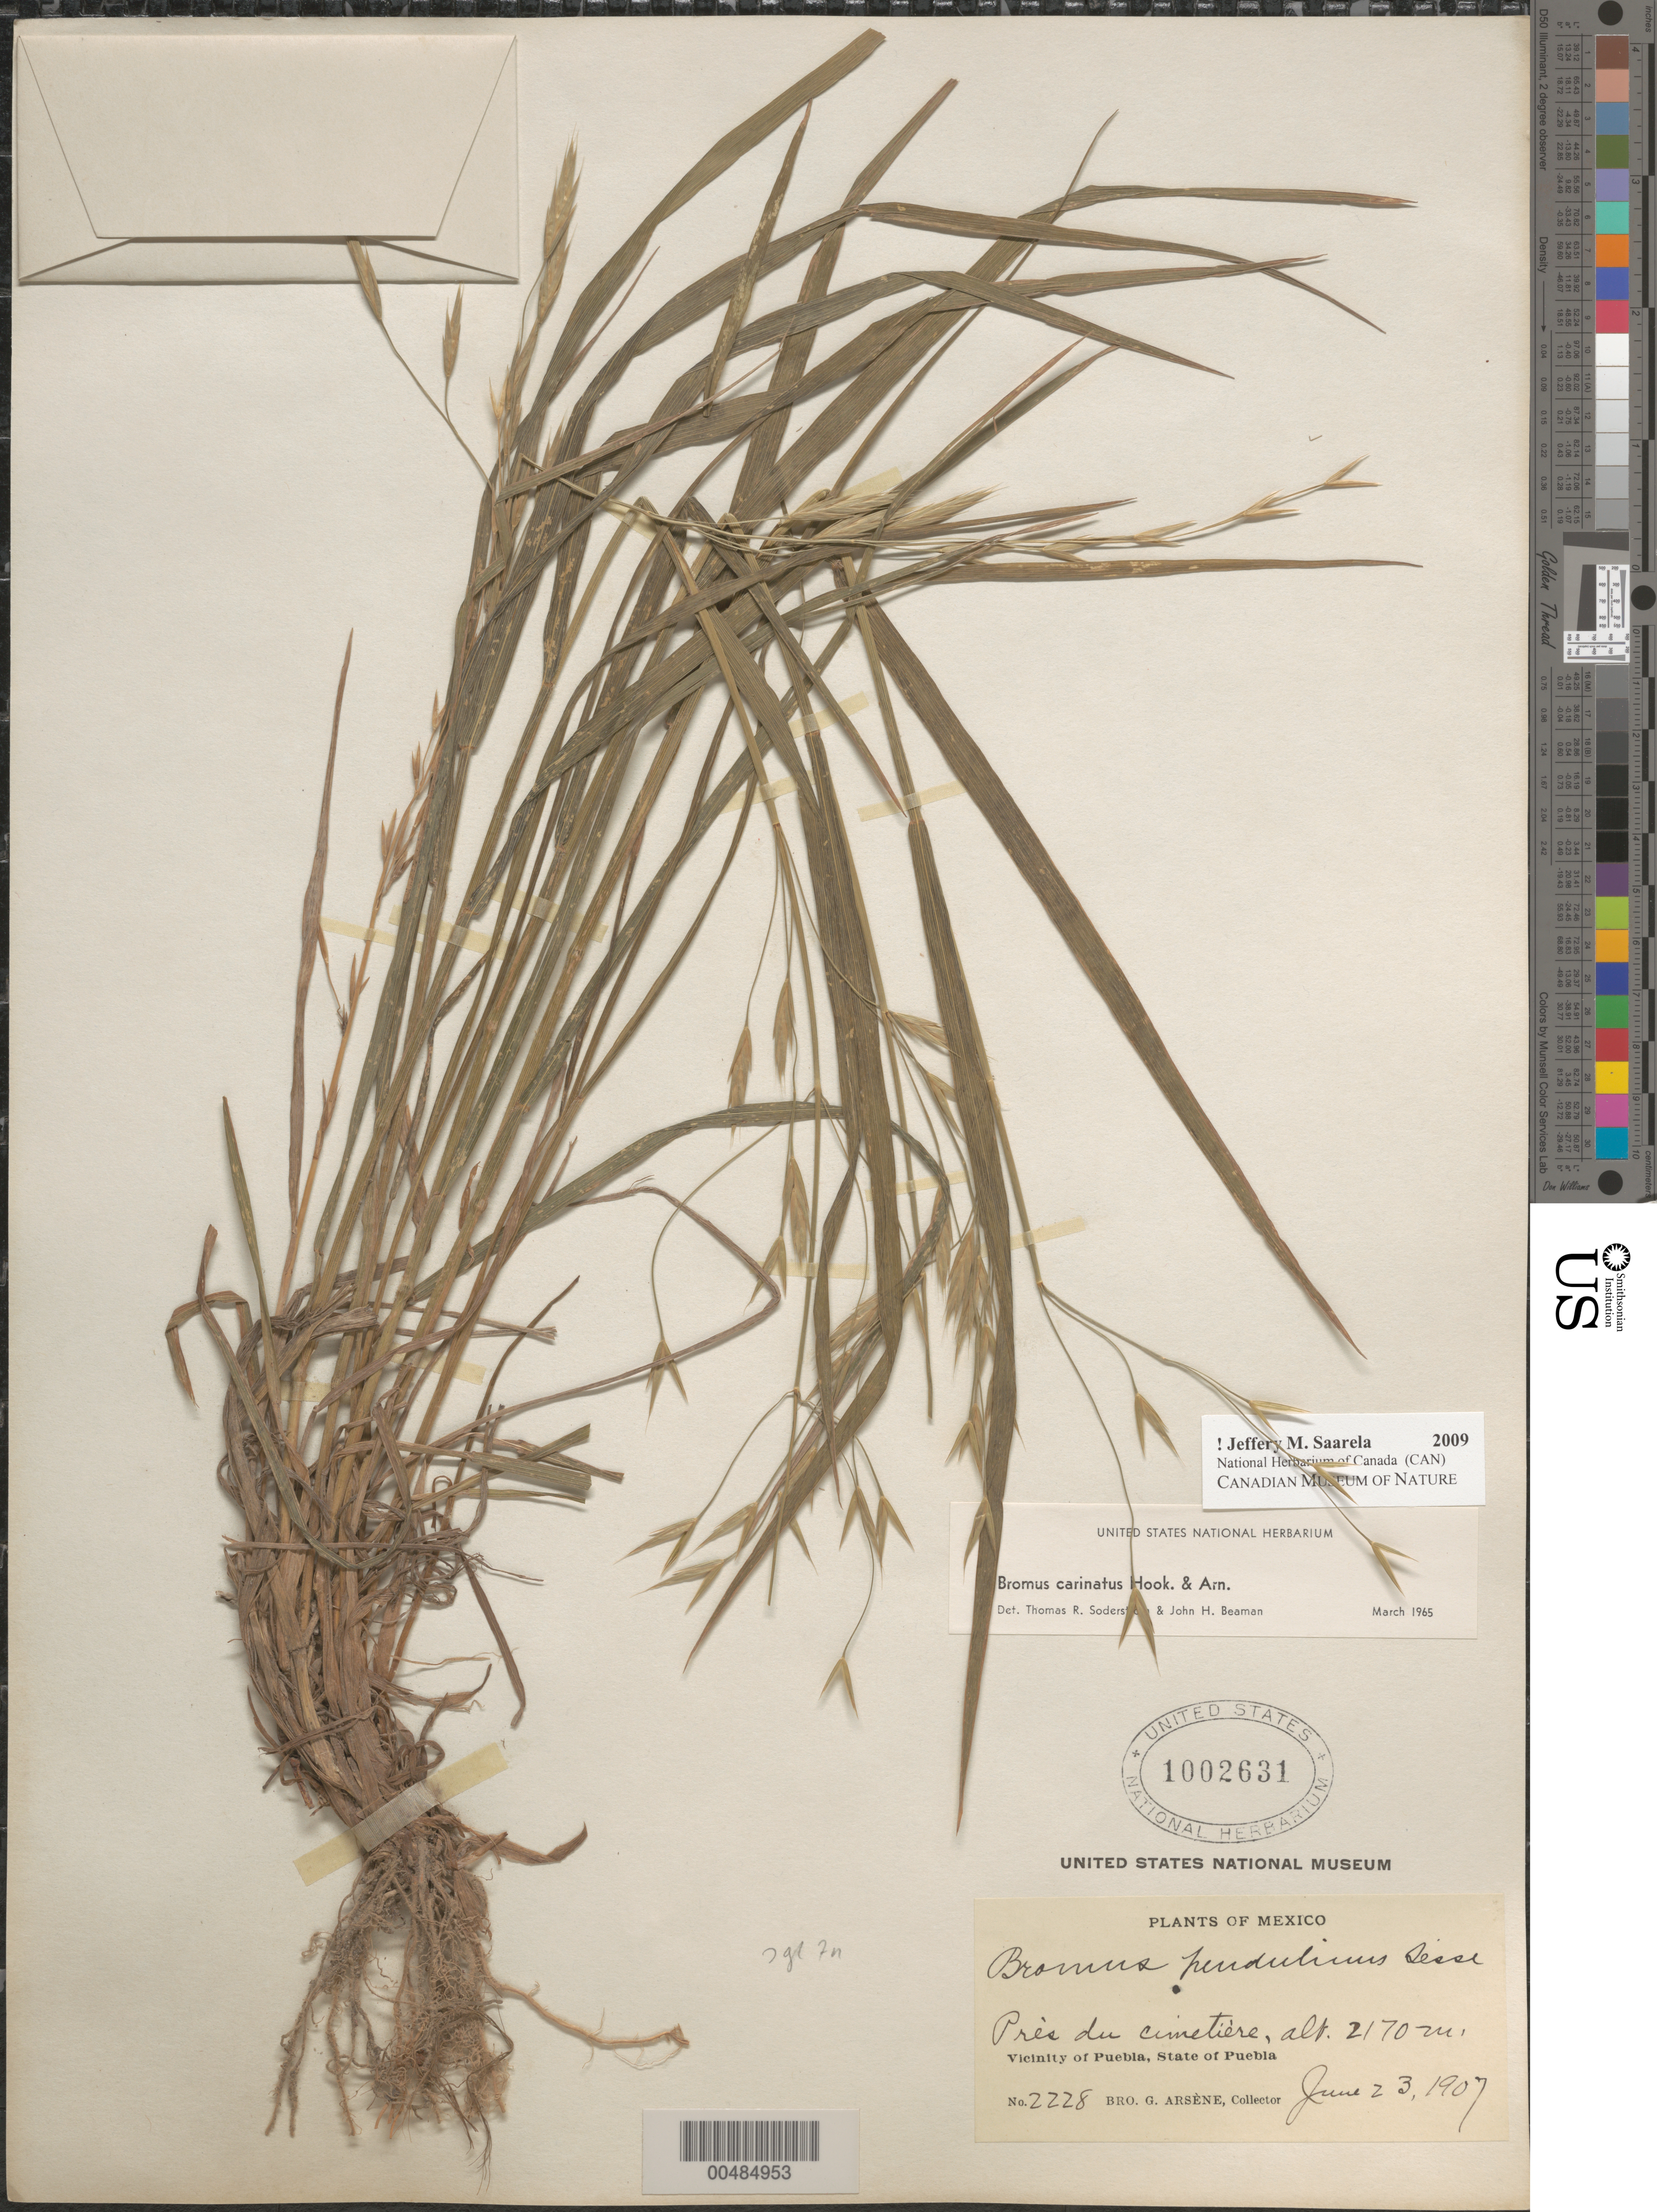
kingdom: Plantae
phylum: Tracheophyta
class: Liliopsida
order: Poales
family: Poaceae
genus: Bromus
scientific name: Bromus carinatus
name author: Hook. & Arn.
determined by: Soderstrom, T. R.; Beaman, J. H.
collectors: Bro. G. Arsène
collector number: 2228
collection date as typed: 23 Jun 1907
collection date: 1907-06-23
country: Mexico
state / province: Puebla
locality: PrŠs du cimetiŠre, vicinity of Puebla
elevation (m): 2170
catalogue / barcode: US 1002631